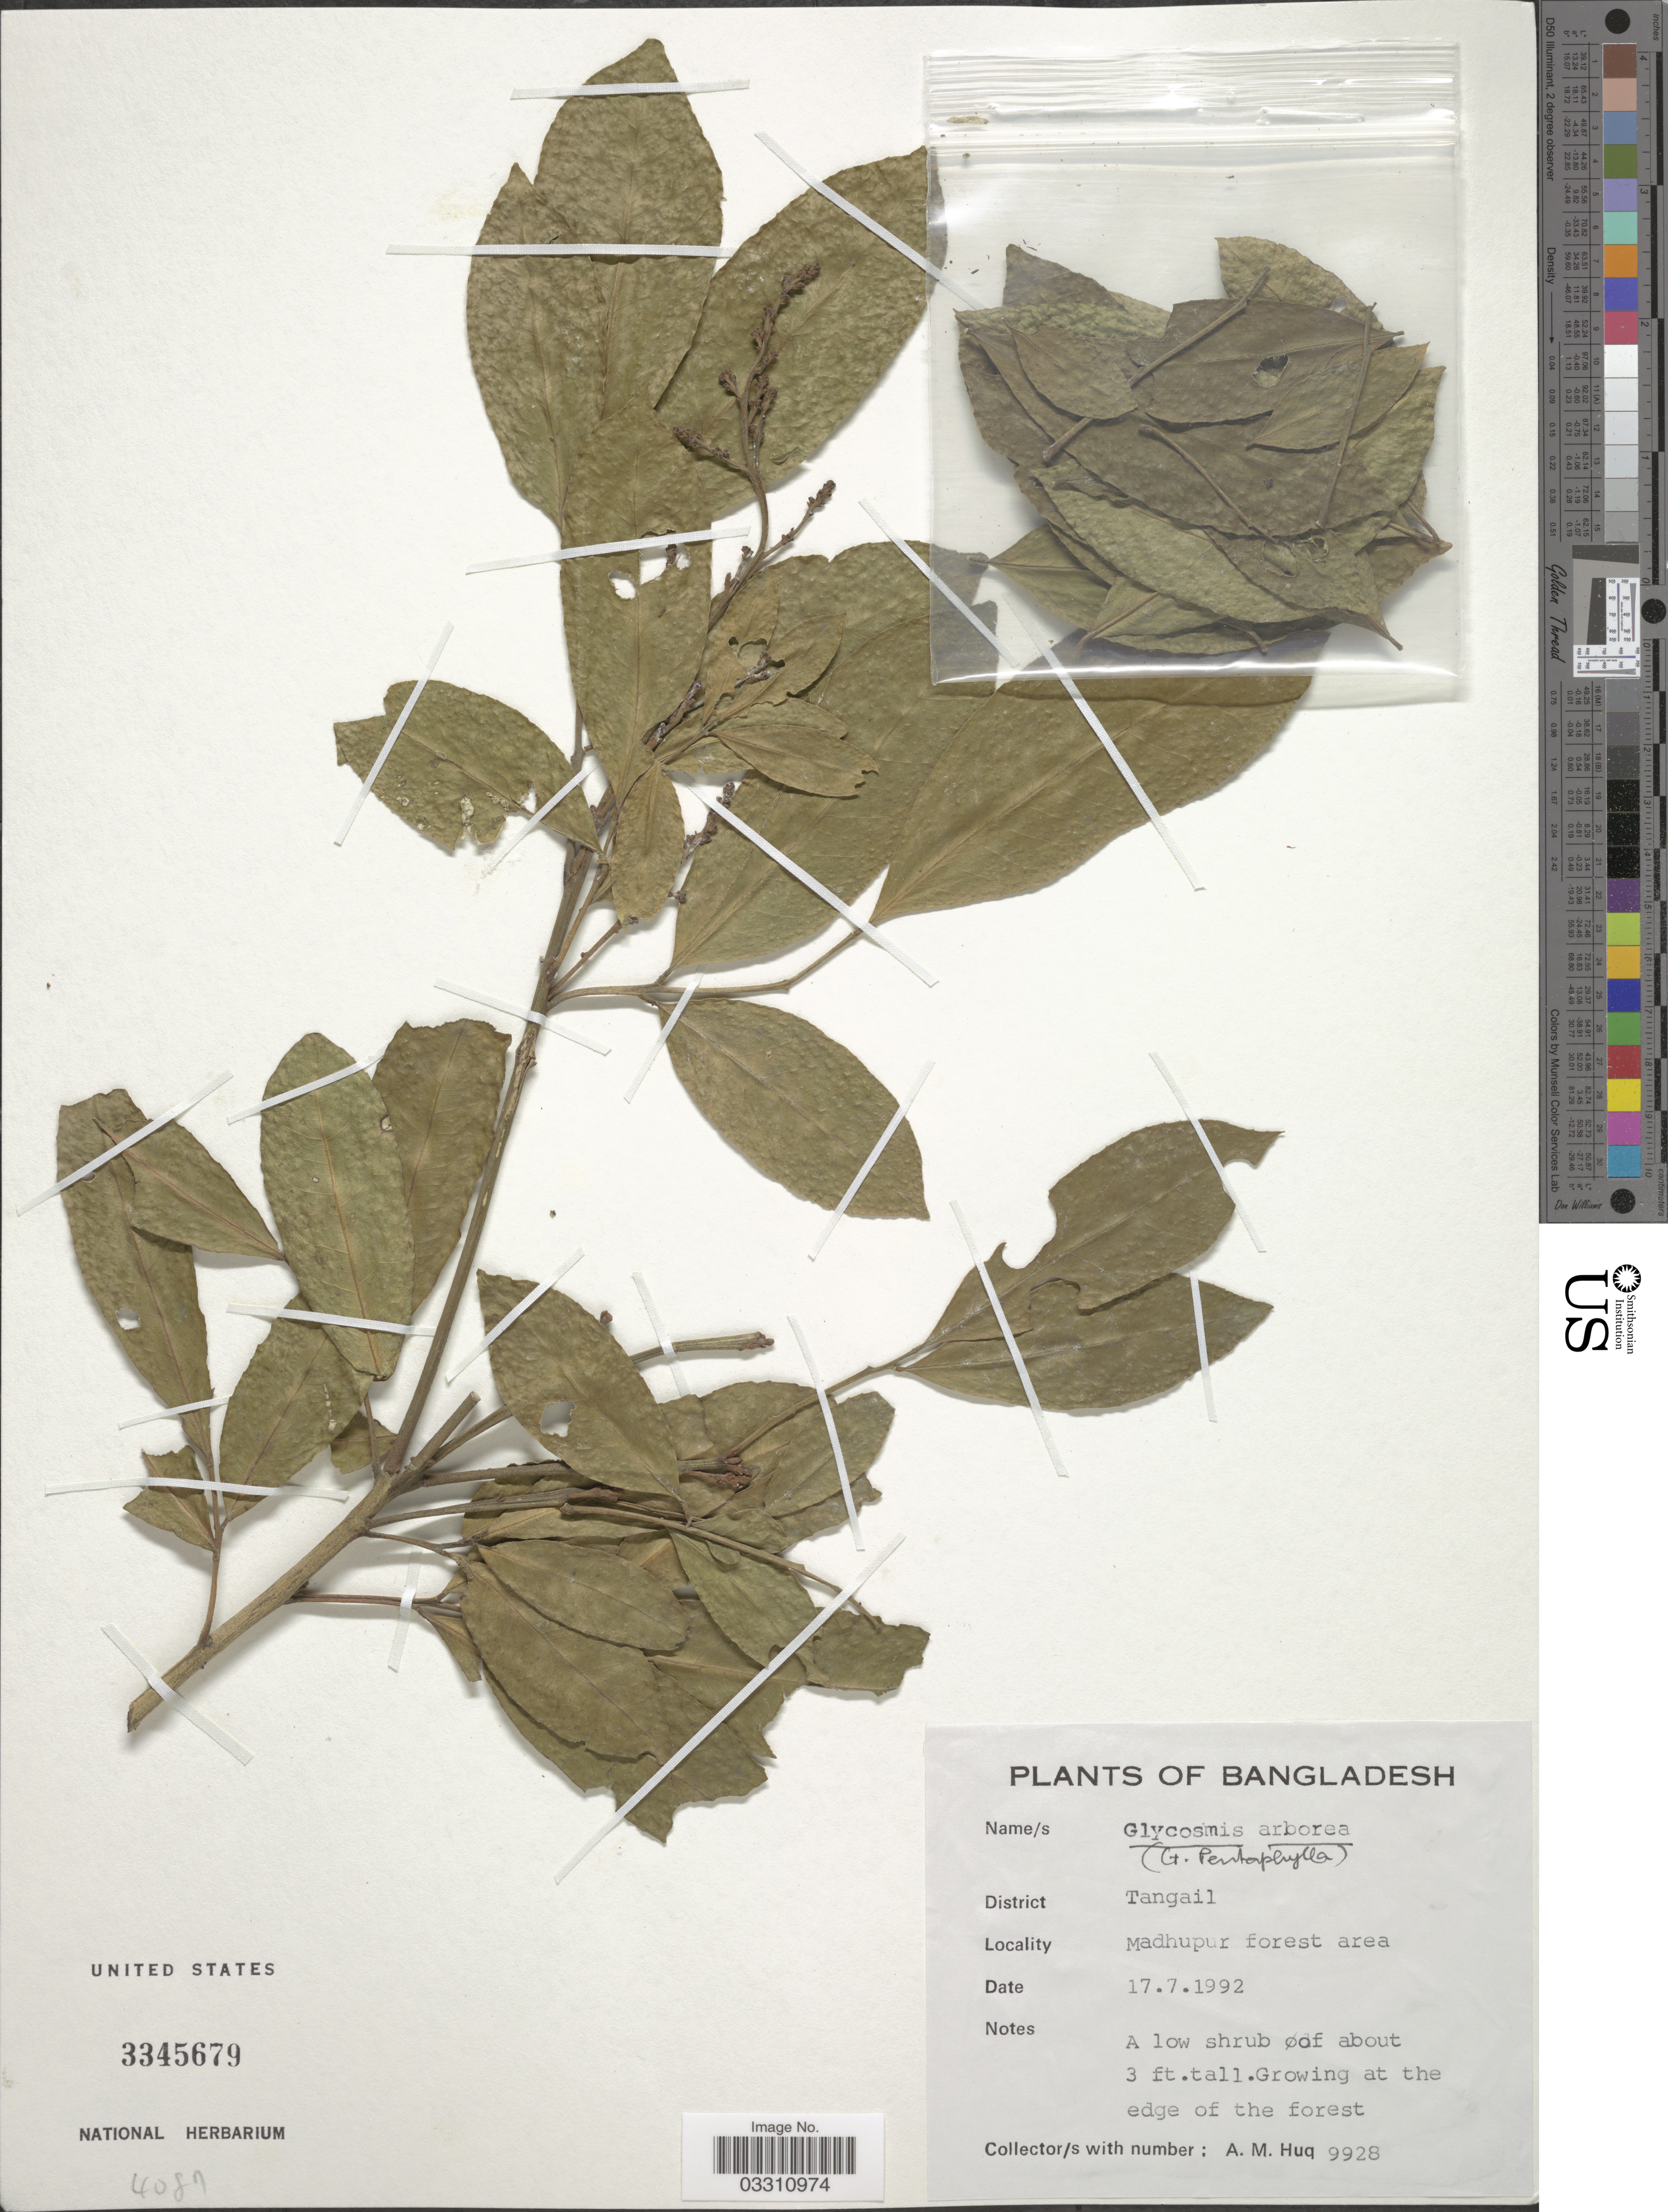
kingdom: Plantae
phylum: Tracheophyta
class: Magnoliopsida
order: Sapindales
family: Rutaceae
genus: Glycosmis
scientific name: Glycosmis arborea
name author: (Roxb.) DC.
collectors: A. M. Huq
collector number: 9928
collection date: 1992-07-17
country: Bangladesh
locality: District Tangail, Madhupur forest area.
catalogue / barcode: US 3345679